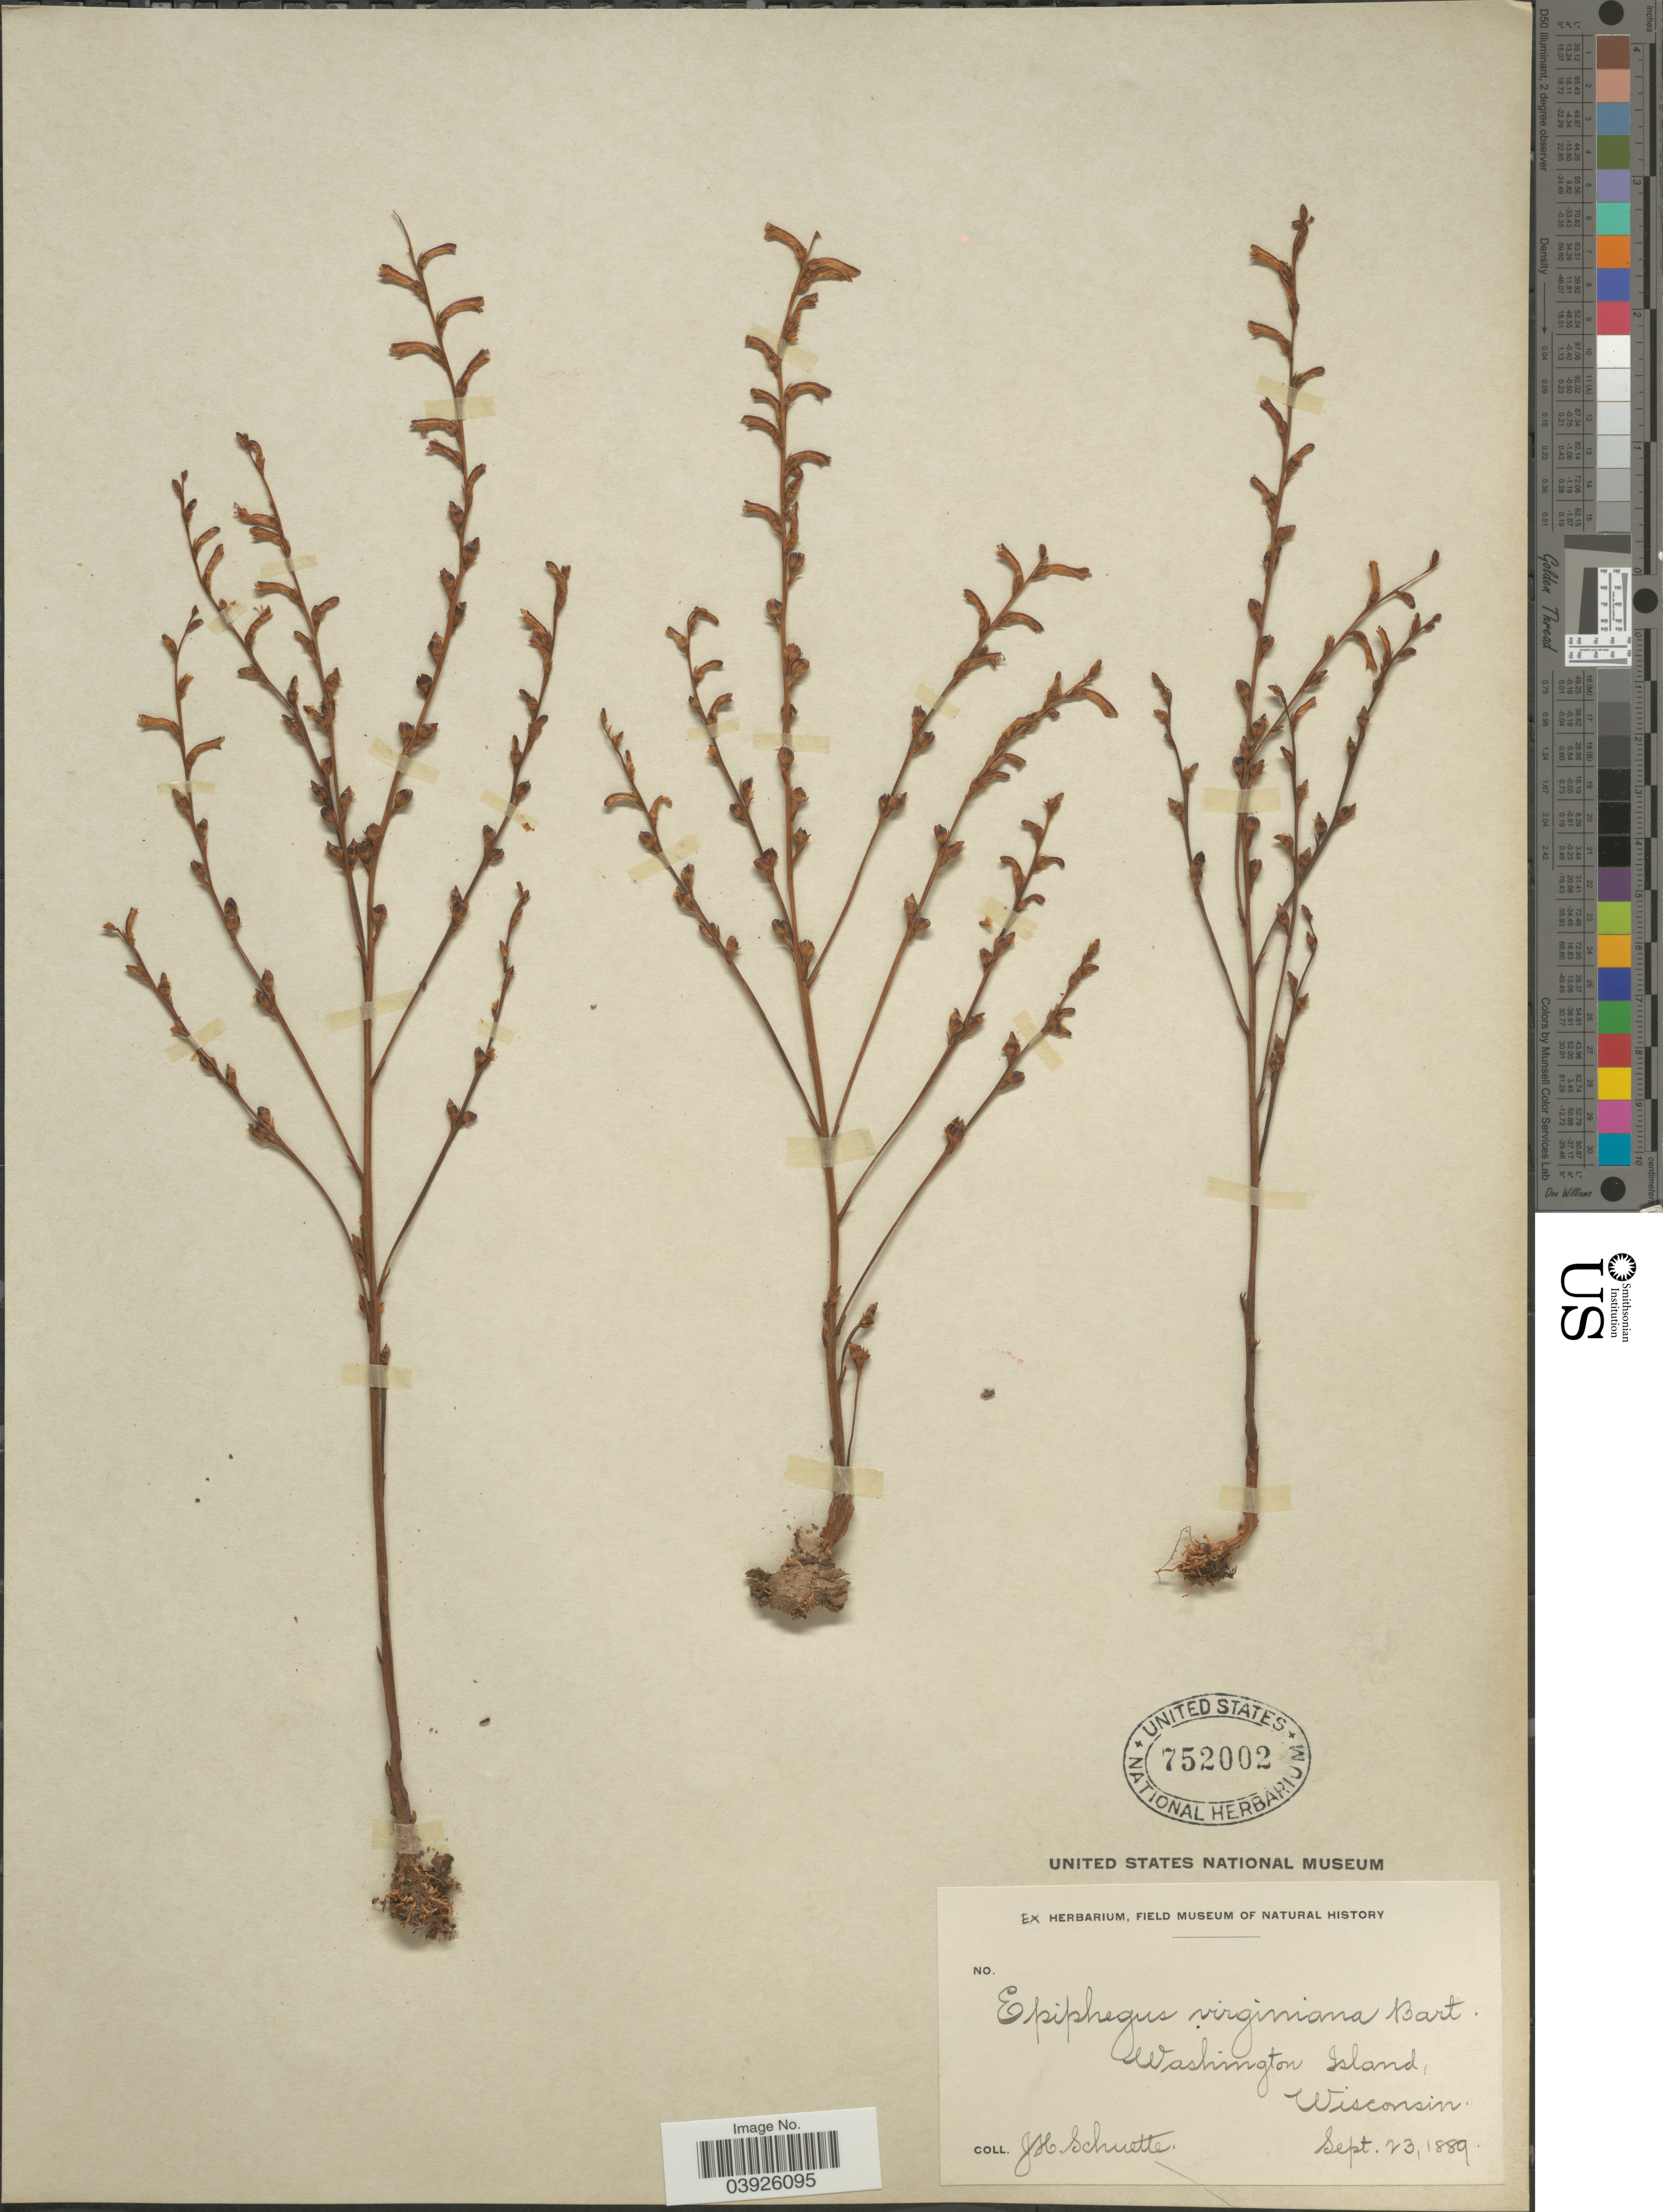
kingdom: Plantae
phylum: Tracheophyta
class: Magnoliopsida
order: Lamiales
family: Orobanchaceae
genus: Epifagus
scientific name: Epifagus virginiana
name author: (L.) W.P.C. Barton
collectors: J. H. Schuette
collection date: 1889-09-23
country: United States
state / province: Wisconsin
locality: Washington Island.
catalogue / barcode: US 752002